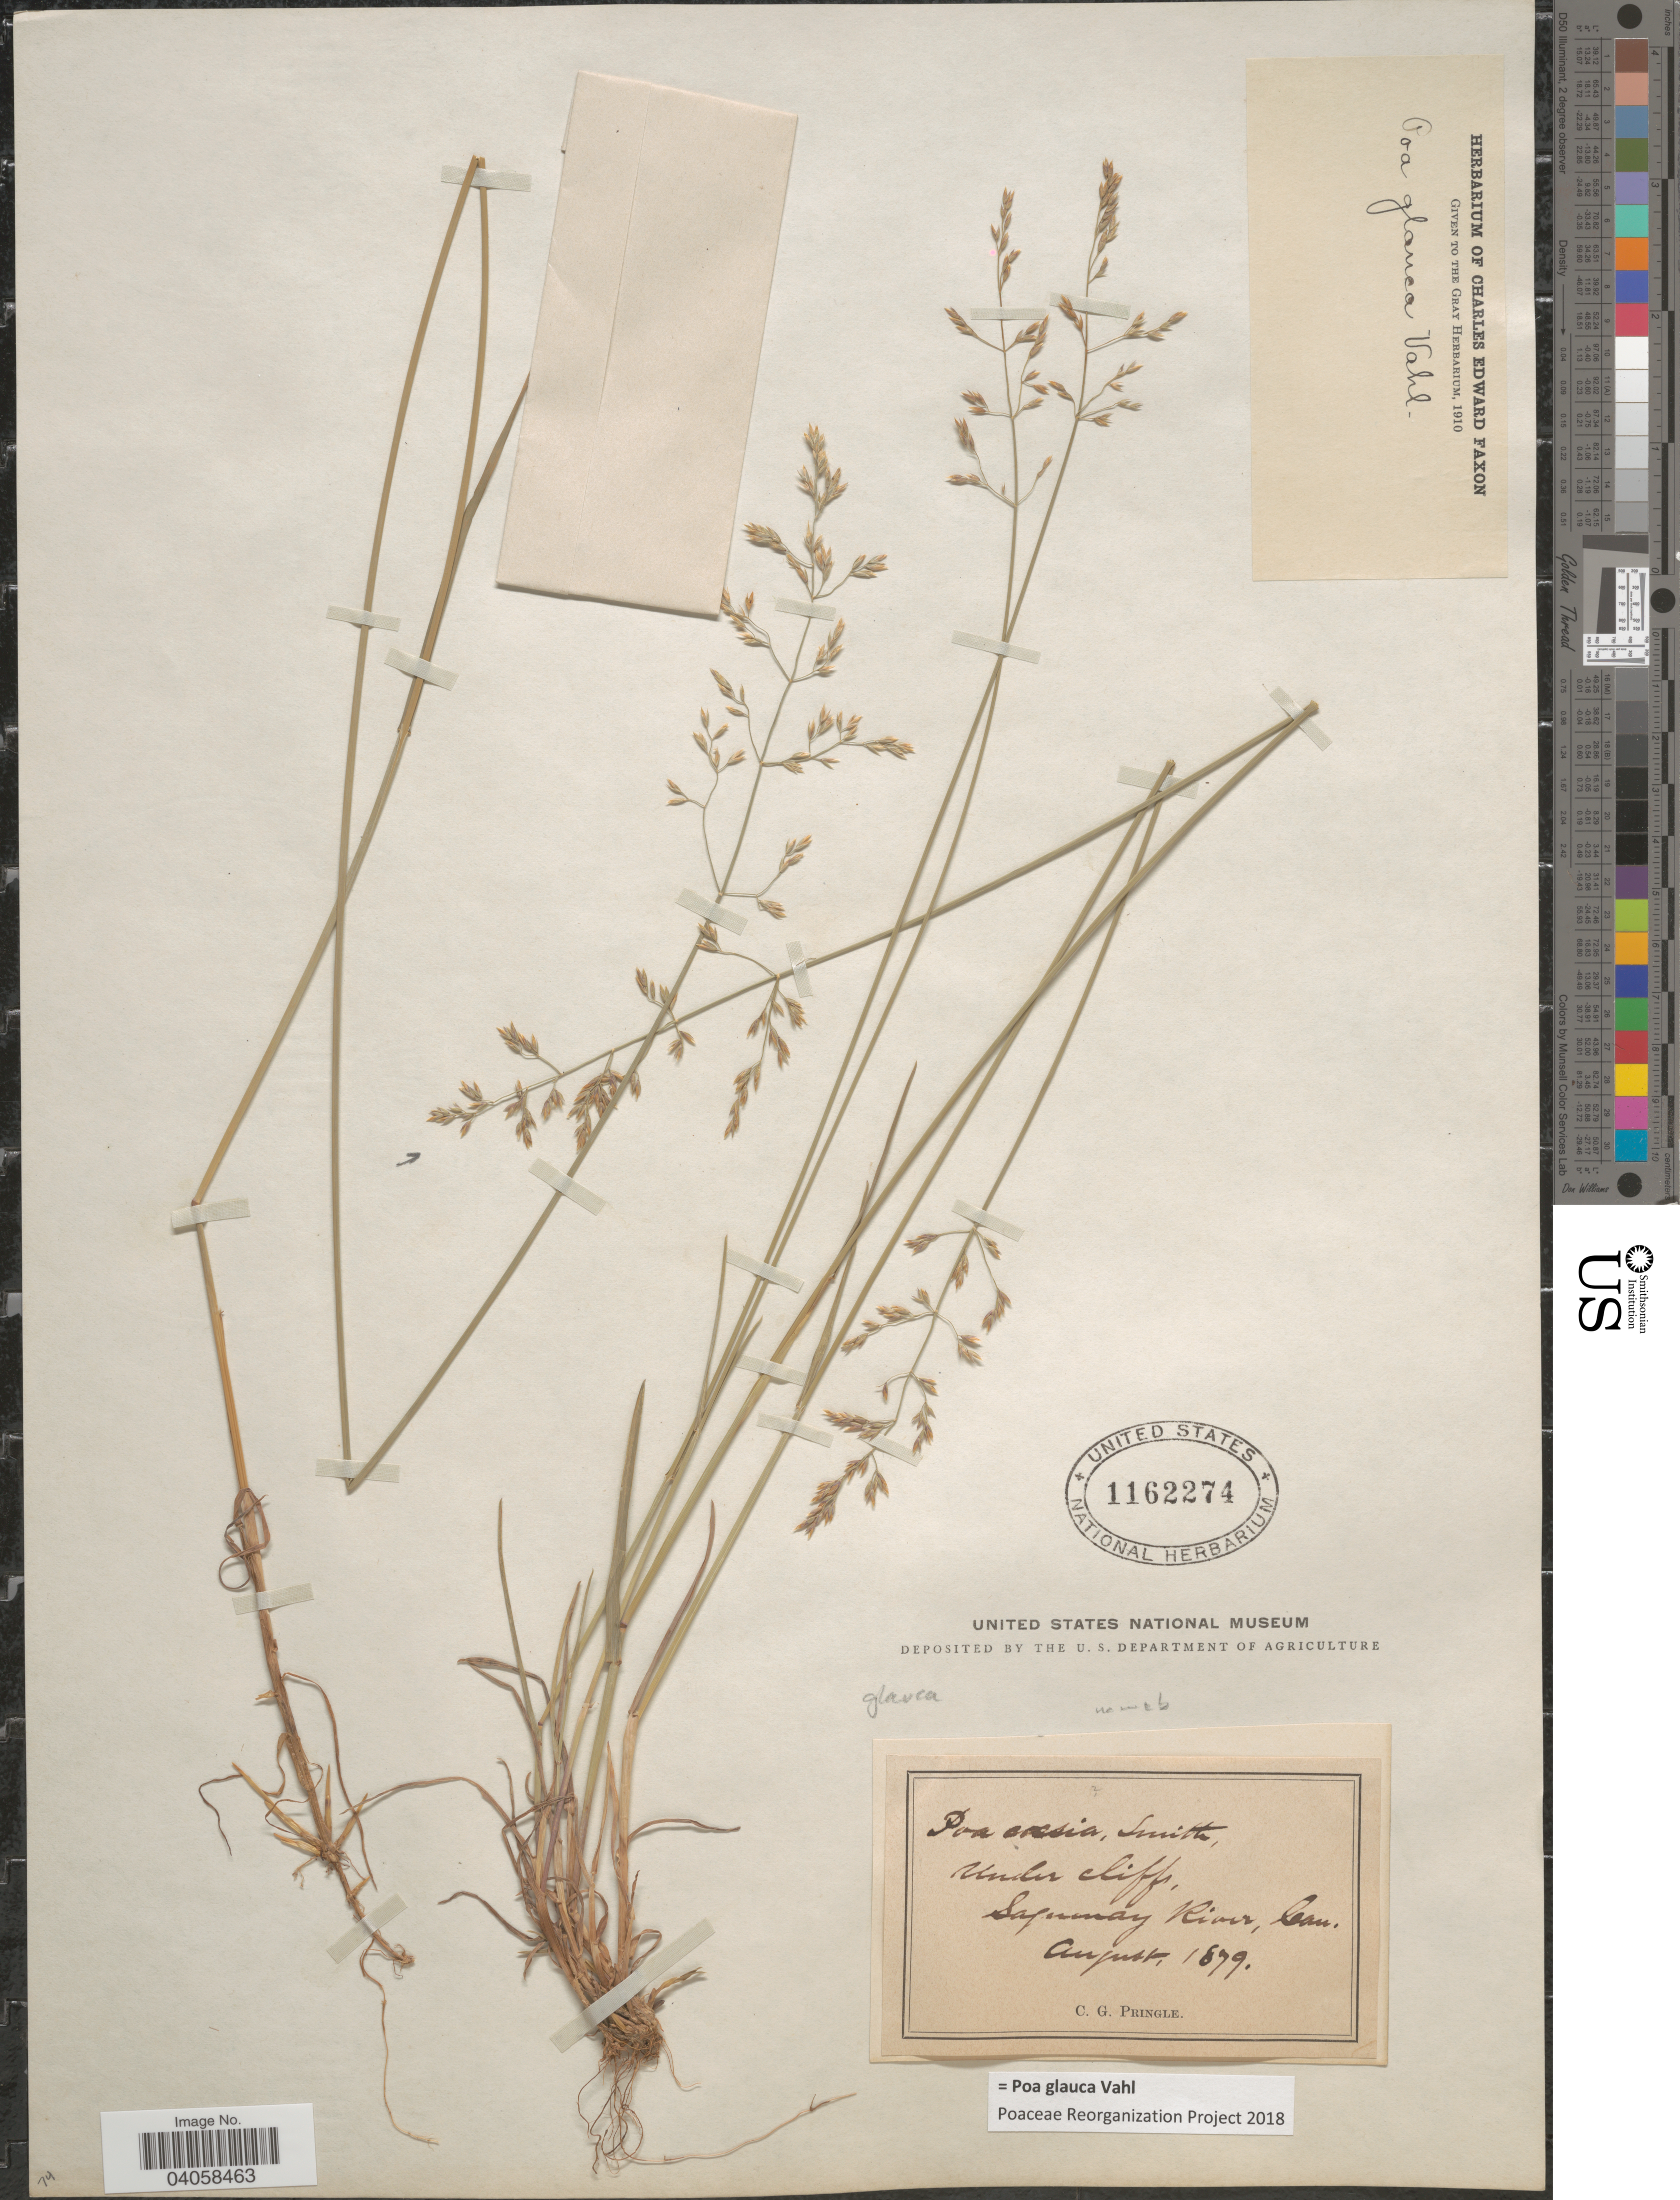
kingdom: Plantae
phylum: Tracheophyta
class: Liliopsida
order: Poales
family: Poaceae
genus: Poa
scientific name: Poa glauca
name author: Vahl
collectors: C. G. Pringle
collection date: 1879-08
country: Canada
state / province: Quebec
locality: Under cliff, Saguenay River.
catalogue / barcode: US 1162274